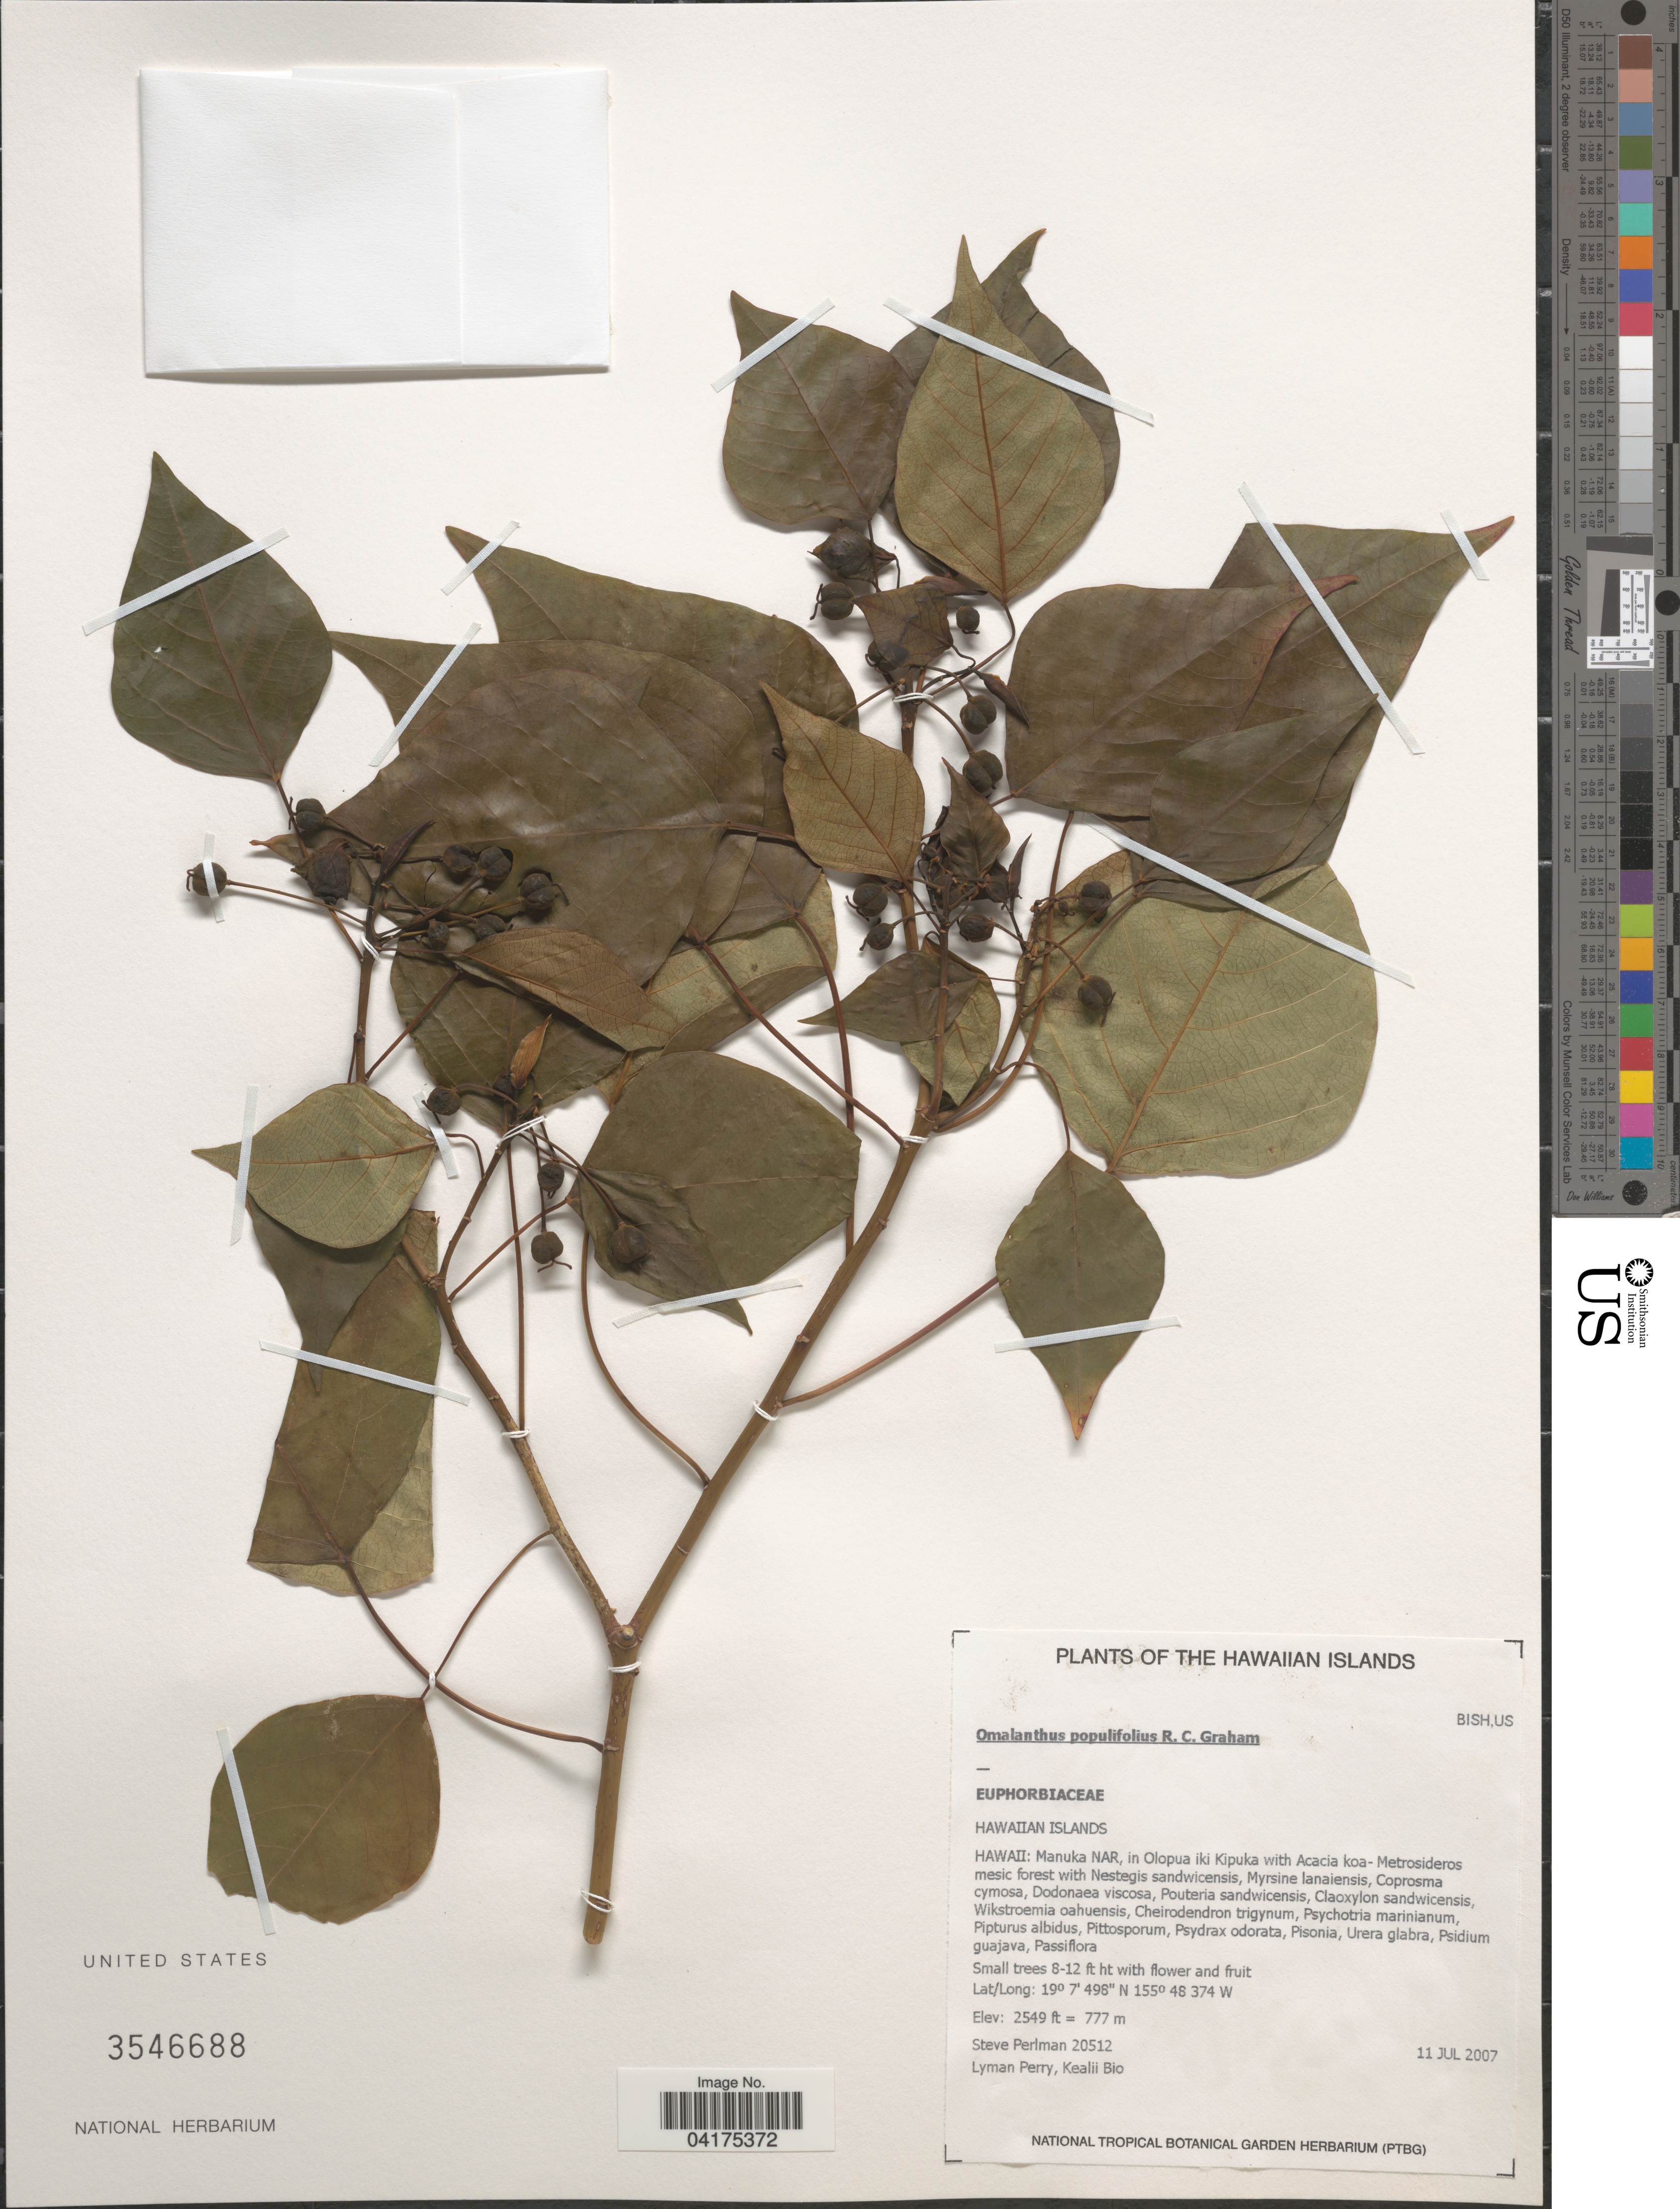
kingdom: Plantae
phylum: Tracheophyta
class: Magnoliopsida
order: Malpighiales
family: Euphorbiaceae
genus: Omalanthus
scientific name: Omalanthus populifolius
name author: Graham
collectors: S. Perlman, L. Perry & K. Bio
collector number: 20512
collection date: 2007-07-11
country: United States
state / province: Hawaii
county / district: Hawaii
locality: Hawaiian Islands. Manuka NAR, in Olopua iki Kipuka.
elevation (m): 777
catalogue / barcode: US 3546688